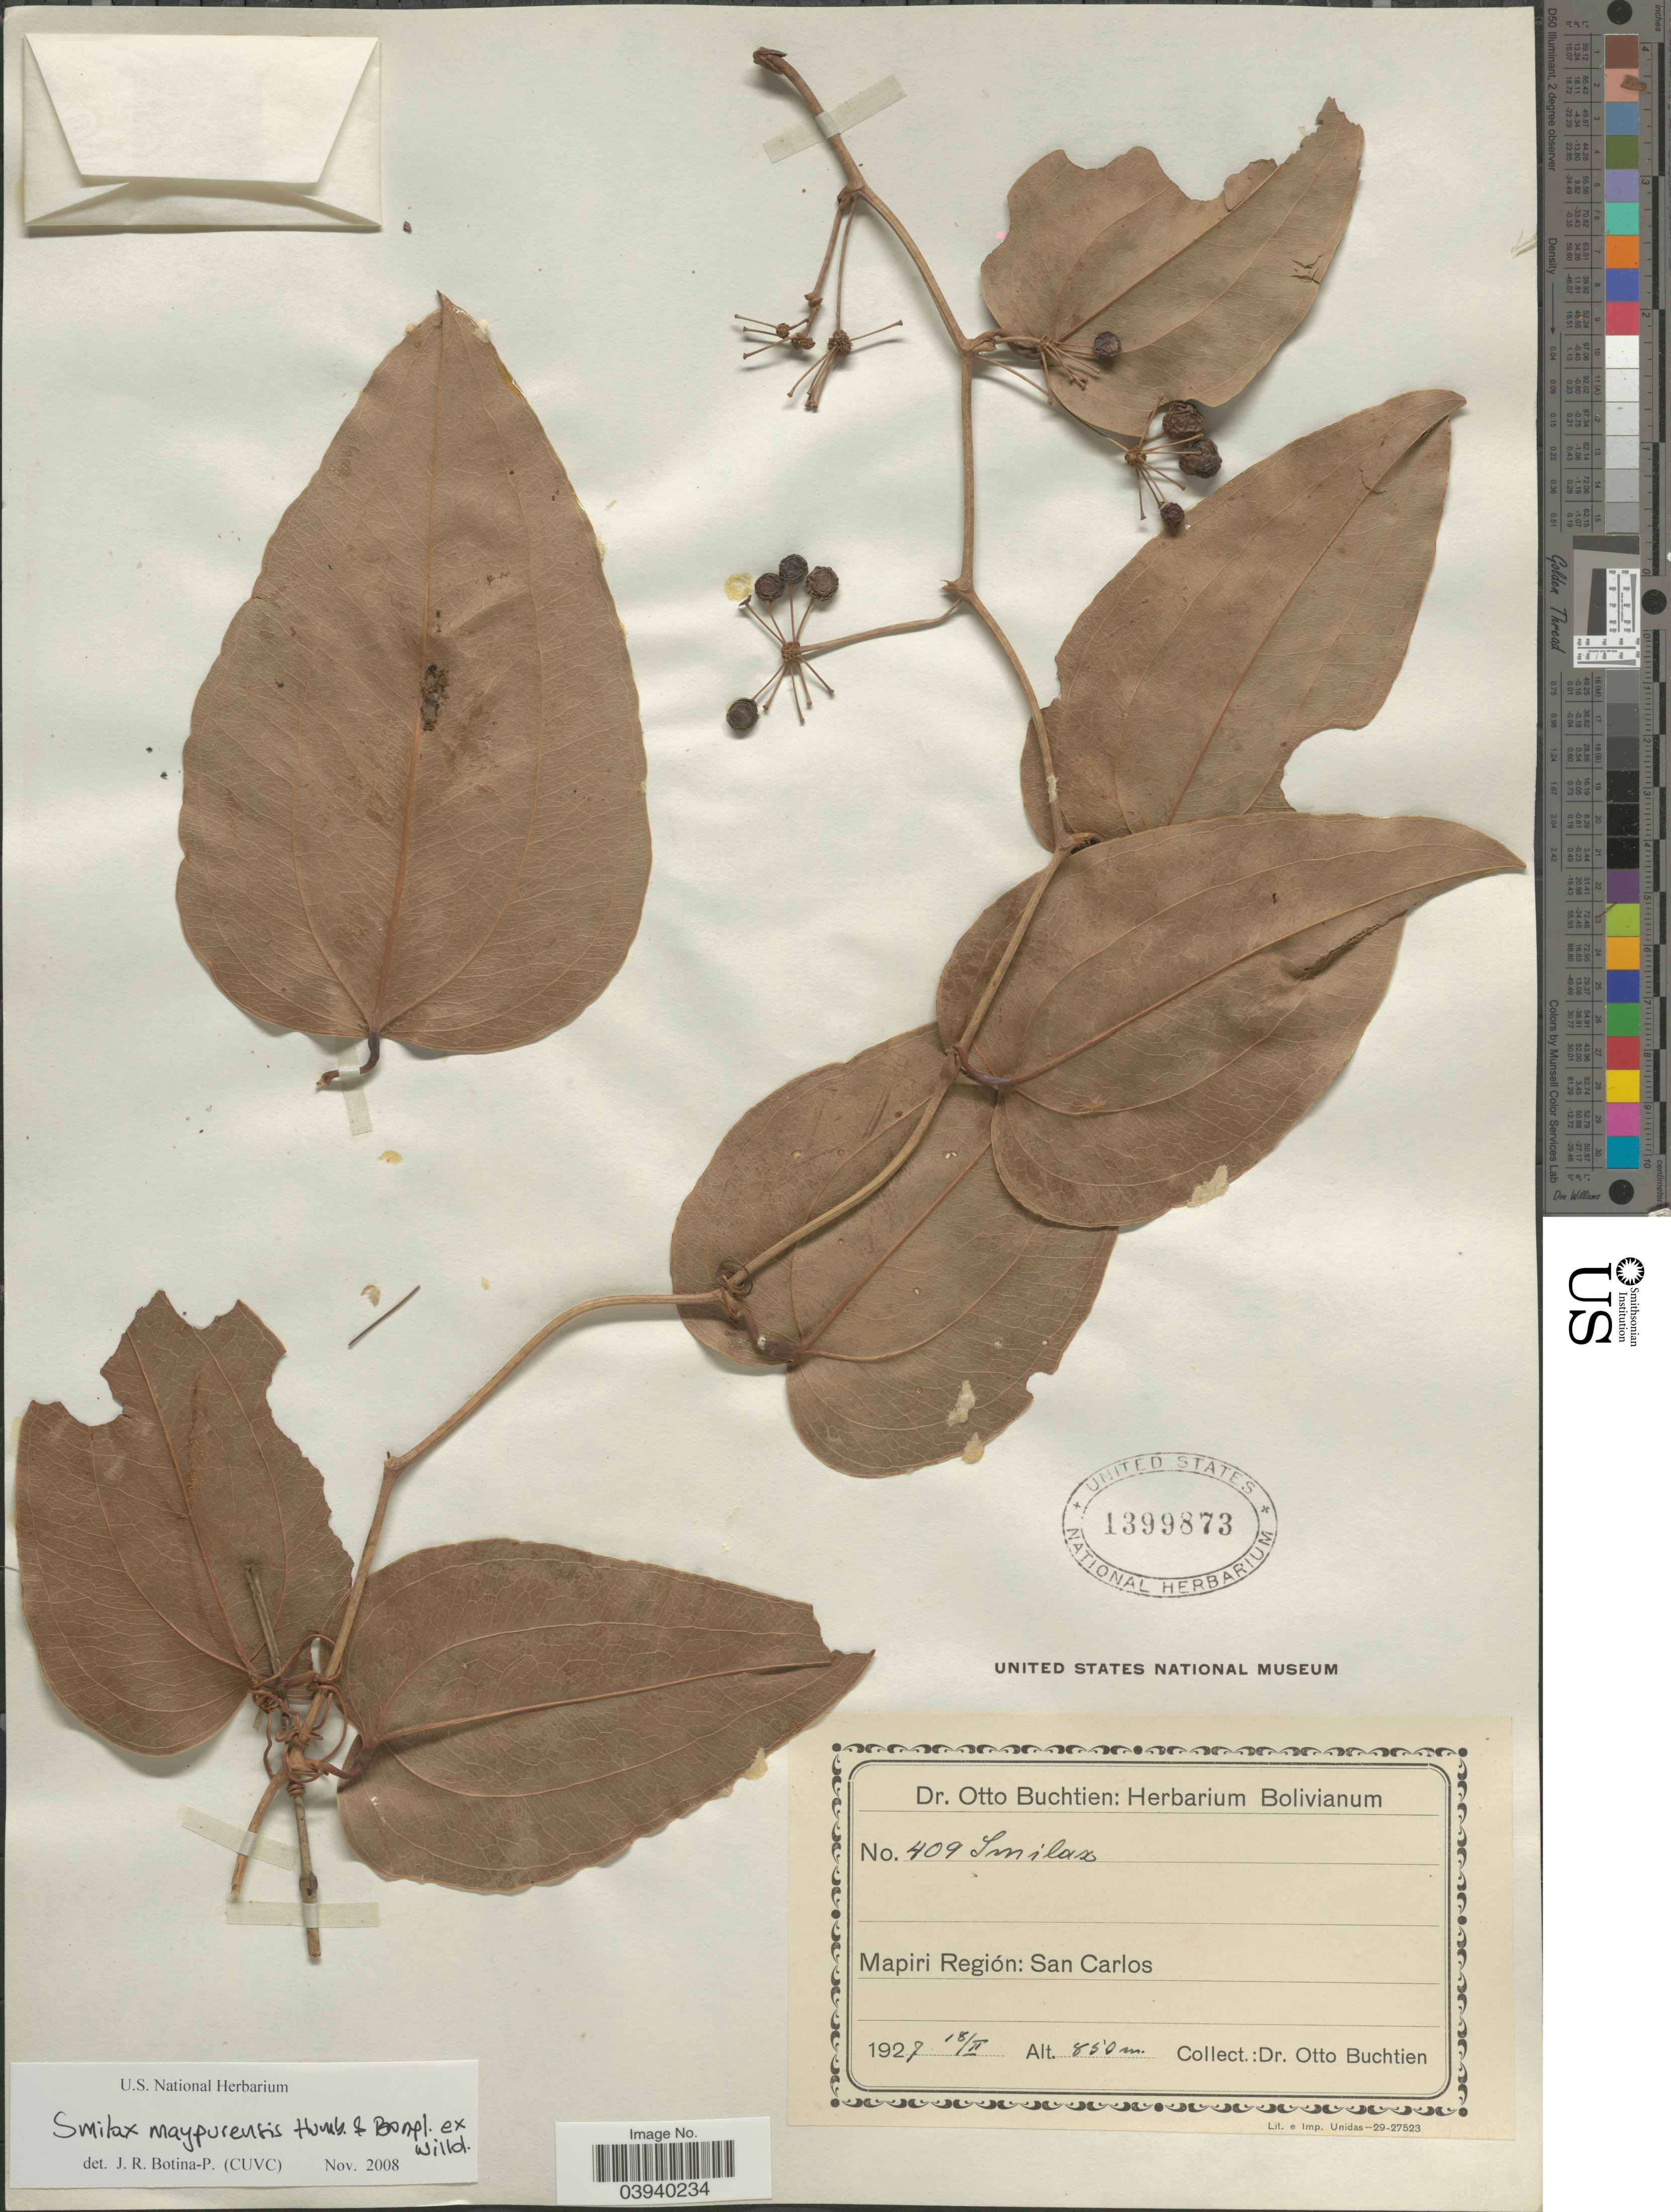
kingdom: Plantae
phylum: Tracheophyta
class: Liliopsida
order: Liliales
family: Smilacaceae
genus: Smilax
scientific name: Smilax maypurensis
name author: Humb. & Bonpl. ex Willd.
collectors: O. Buchtien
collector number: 409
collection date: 1927-02-18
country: Bolivia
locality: Mapiri Región: San Carlos.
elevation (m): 850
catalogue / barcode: US 1399873